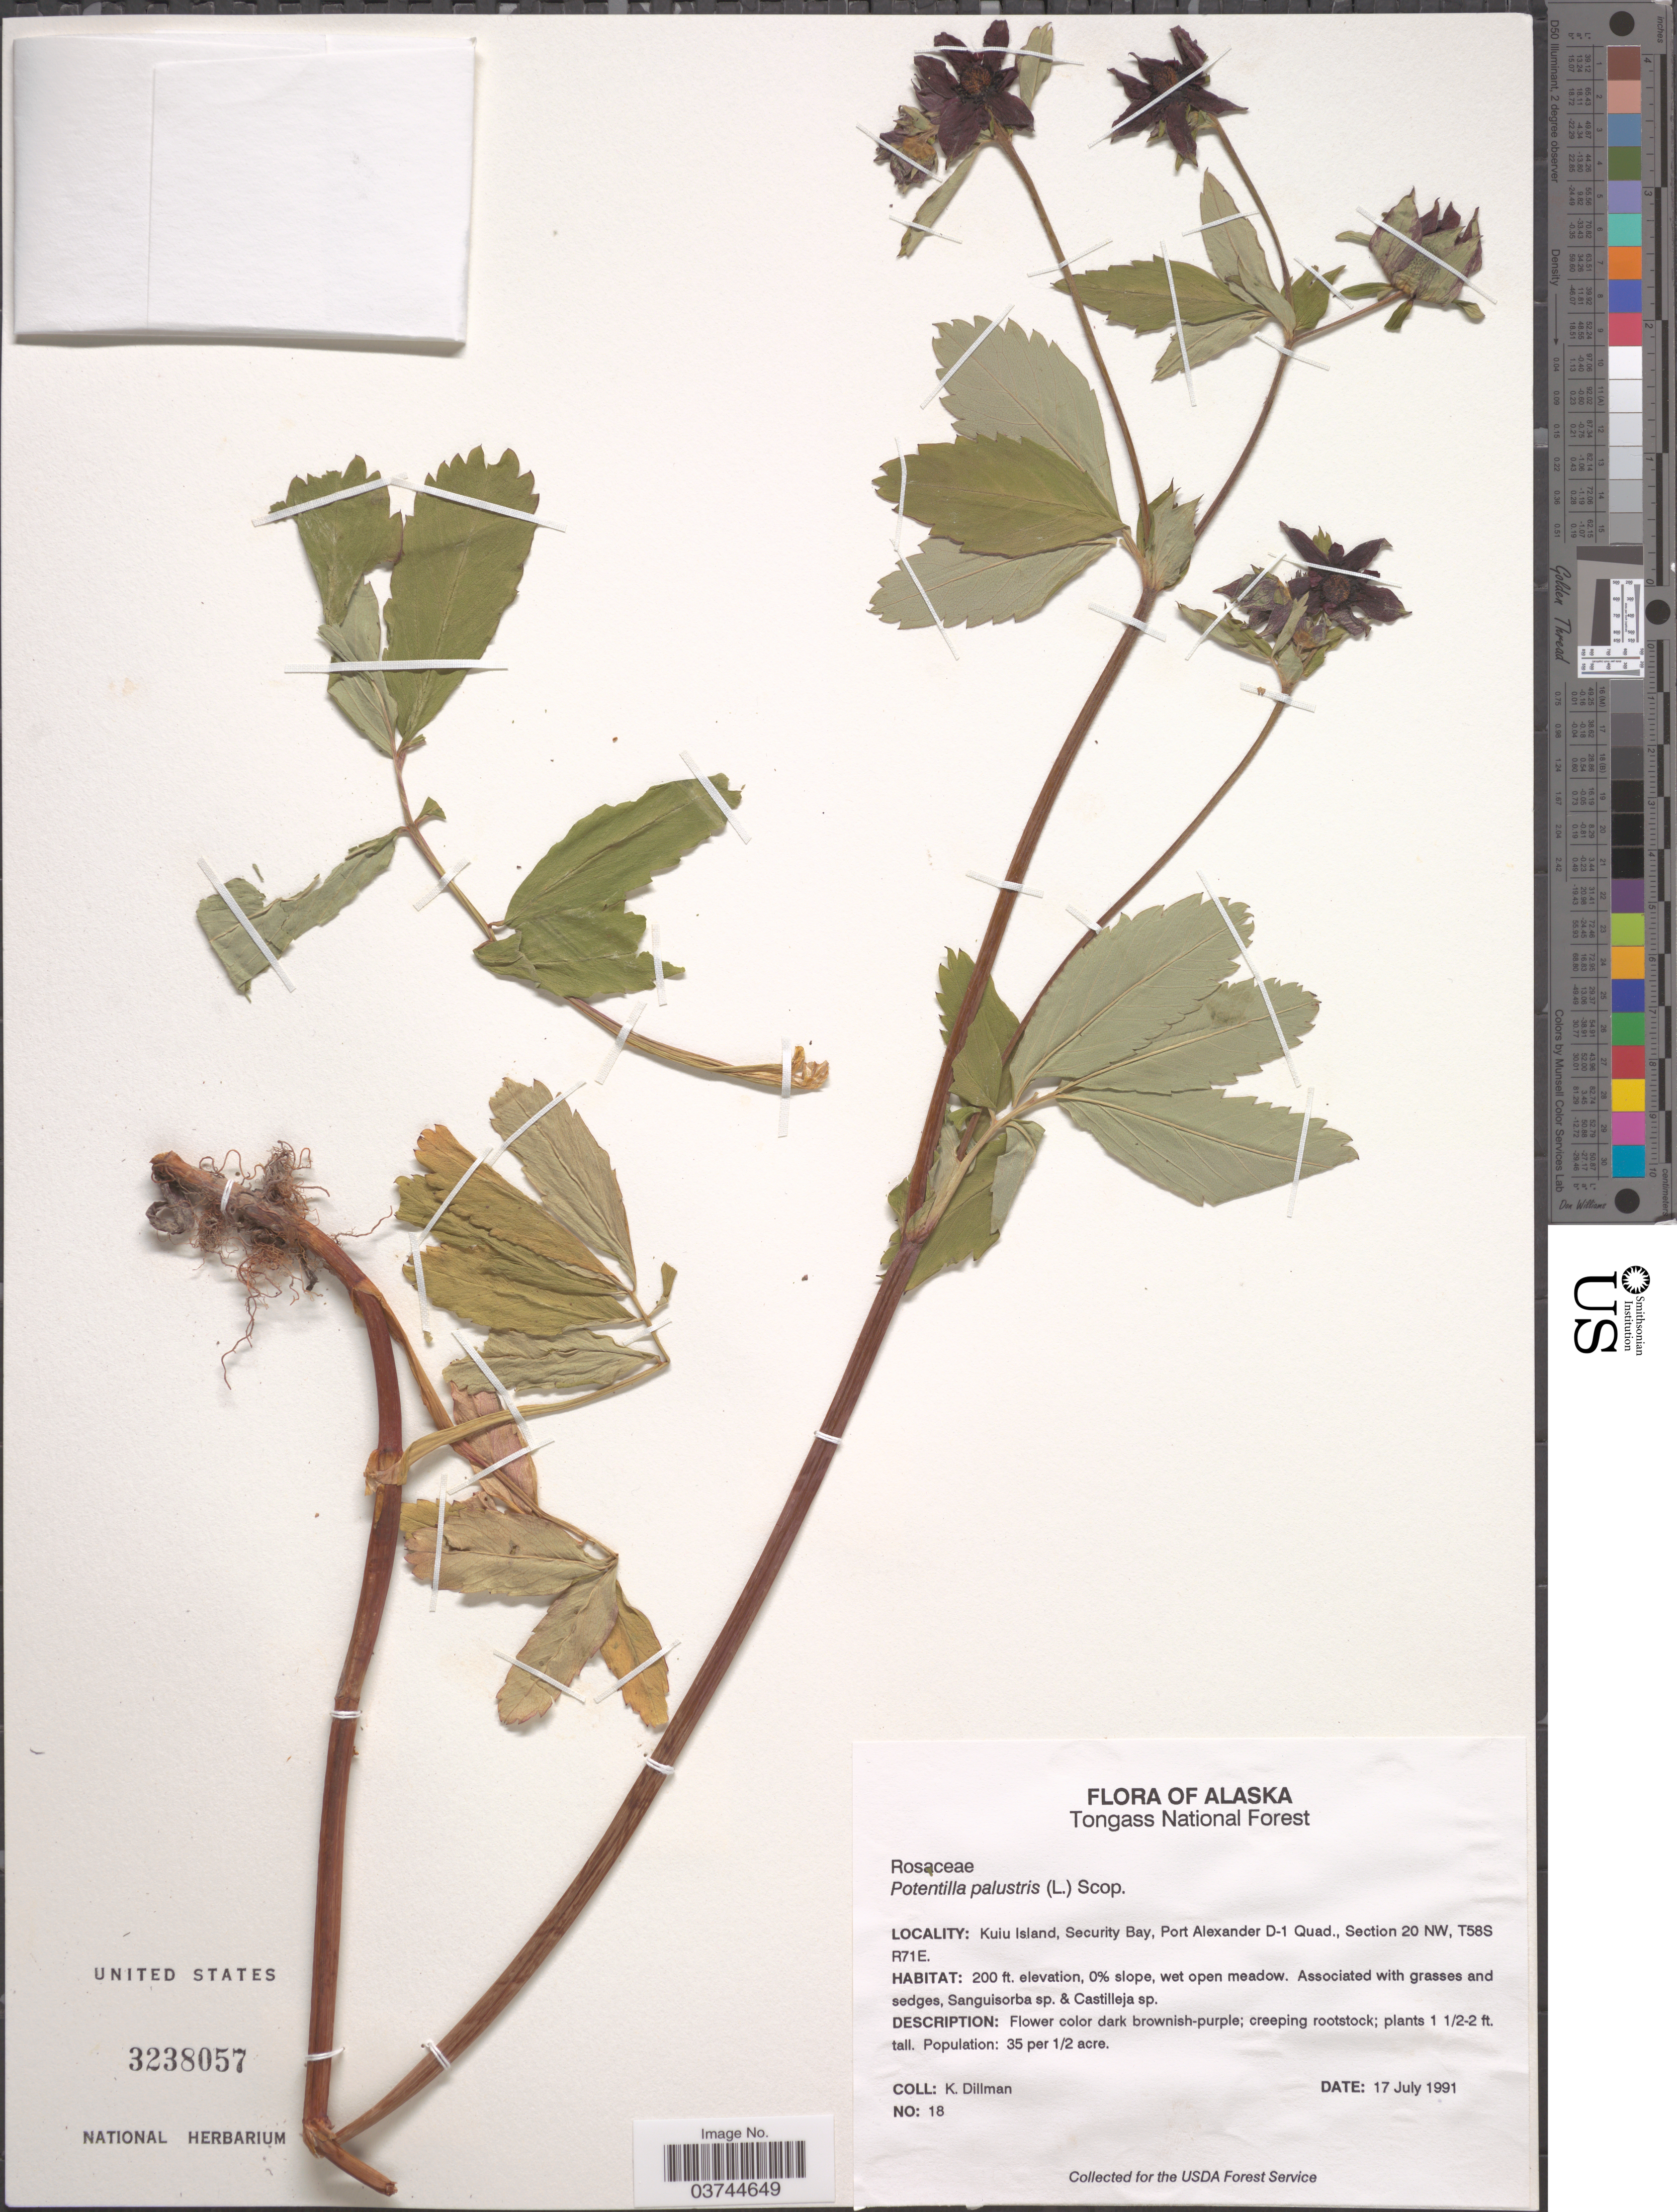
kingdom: Plantae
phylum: Tracheophyta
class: Magnoliopsida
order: Rosales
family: Rosaceae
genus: Comarum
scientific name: Comarum palustre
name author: L.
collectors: K. Dillman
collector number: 18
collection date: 1991-07-17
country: United States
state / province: Alaska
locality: Tongass National Forest. Kulu Island, Security Bay, Port Alexander D-1 Quad., Section 20 NW, T58S R71E.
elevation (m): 61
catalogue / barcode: US 3238057